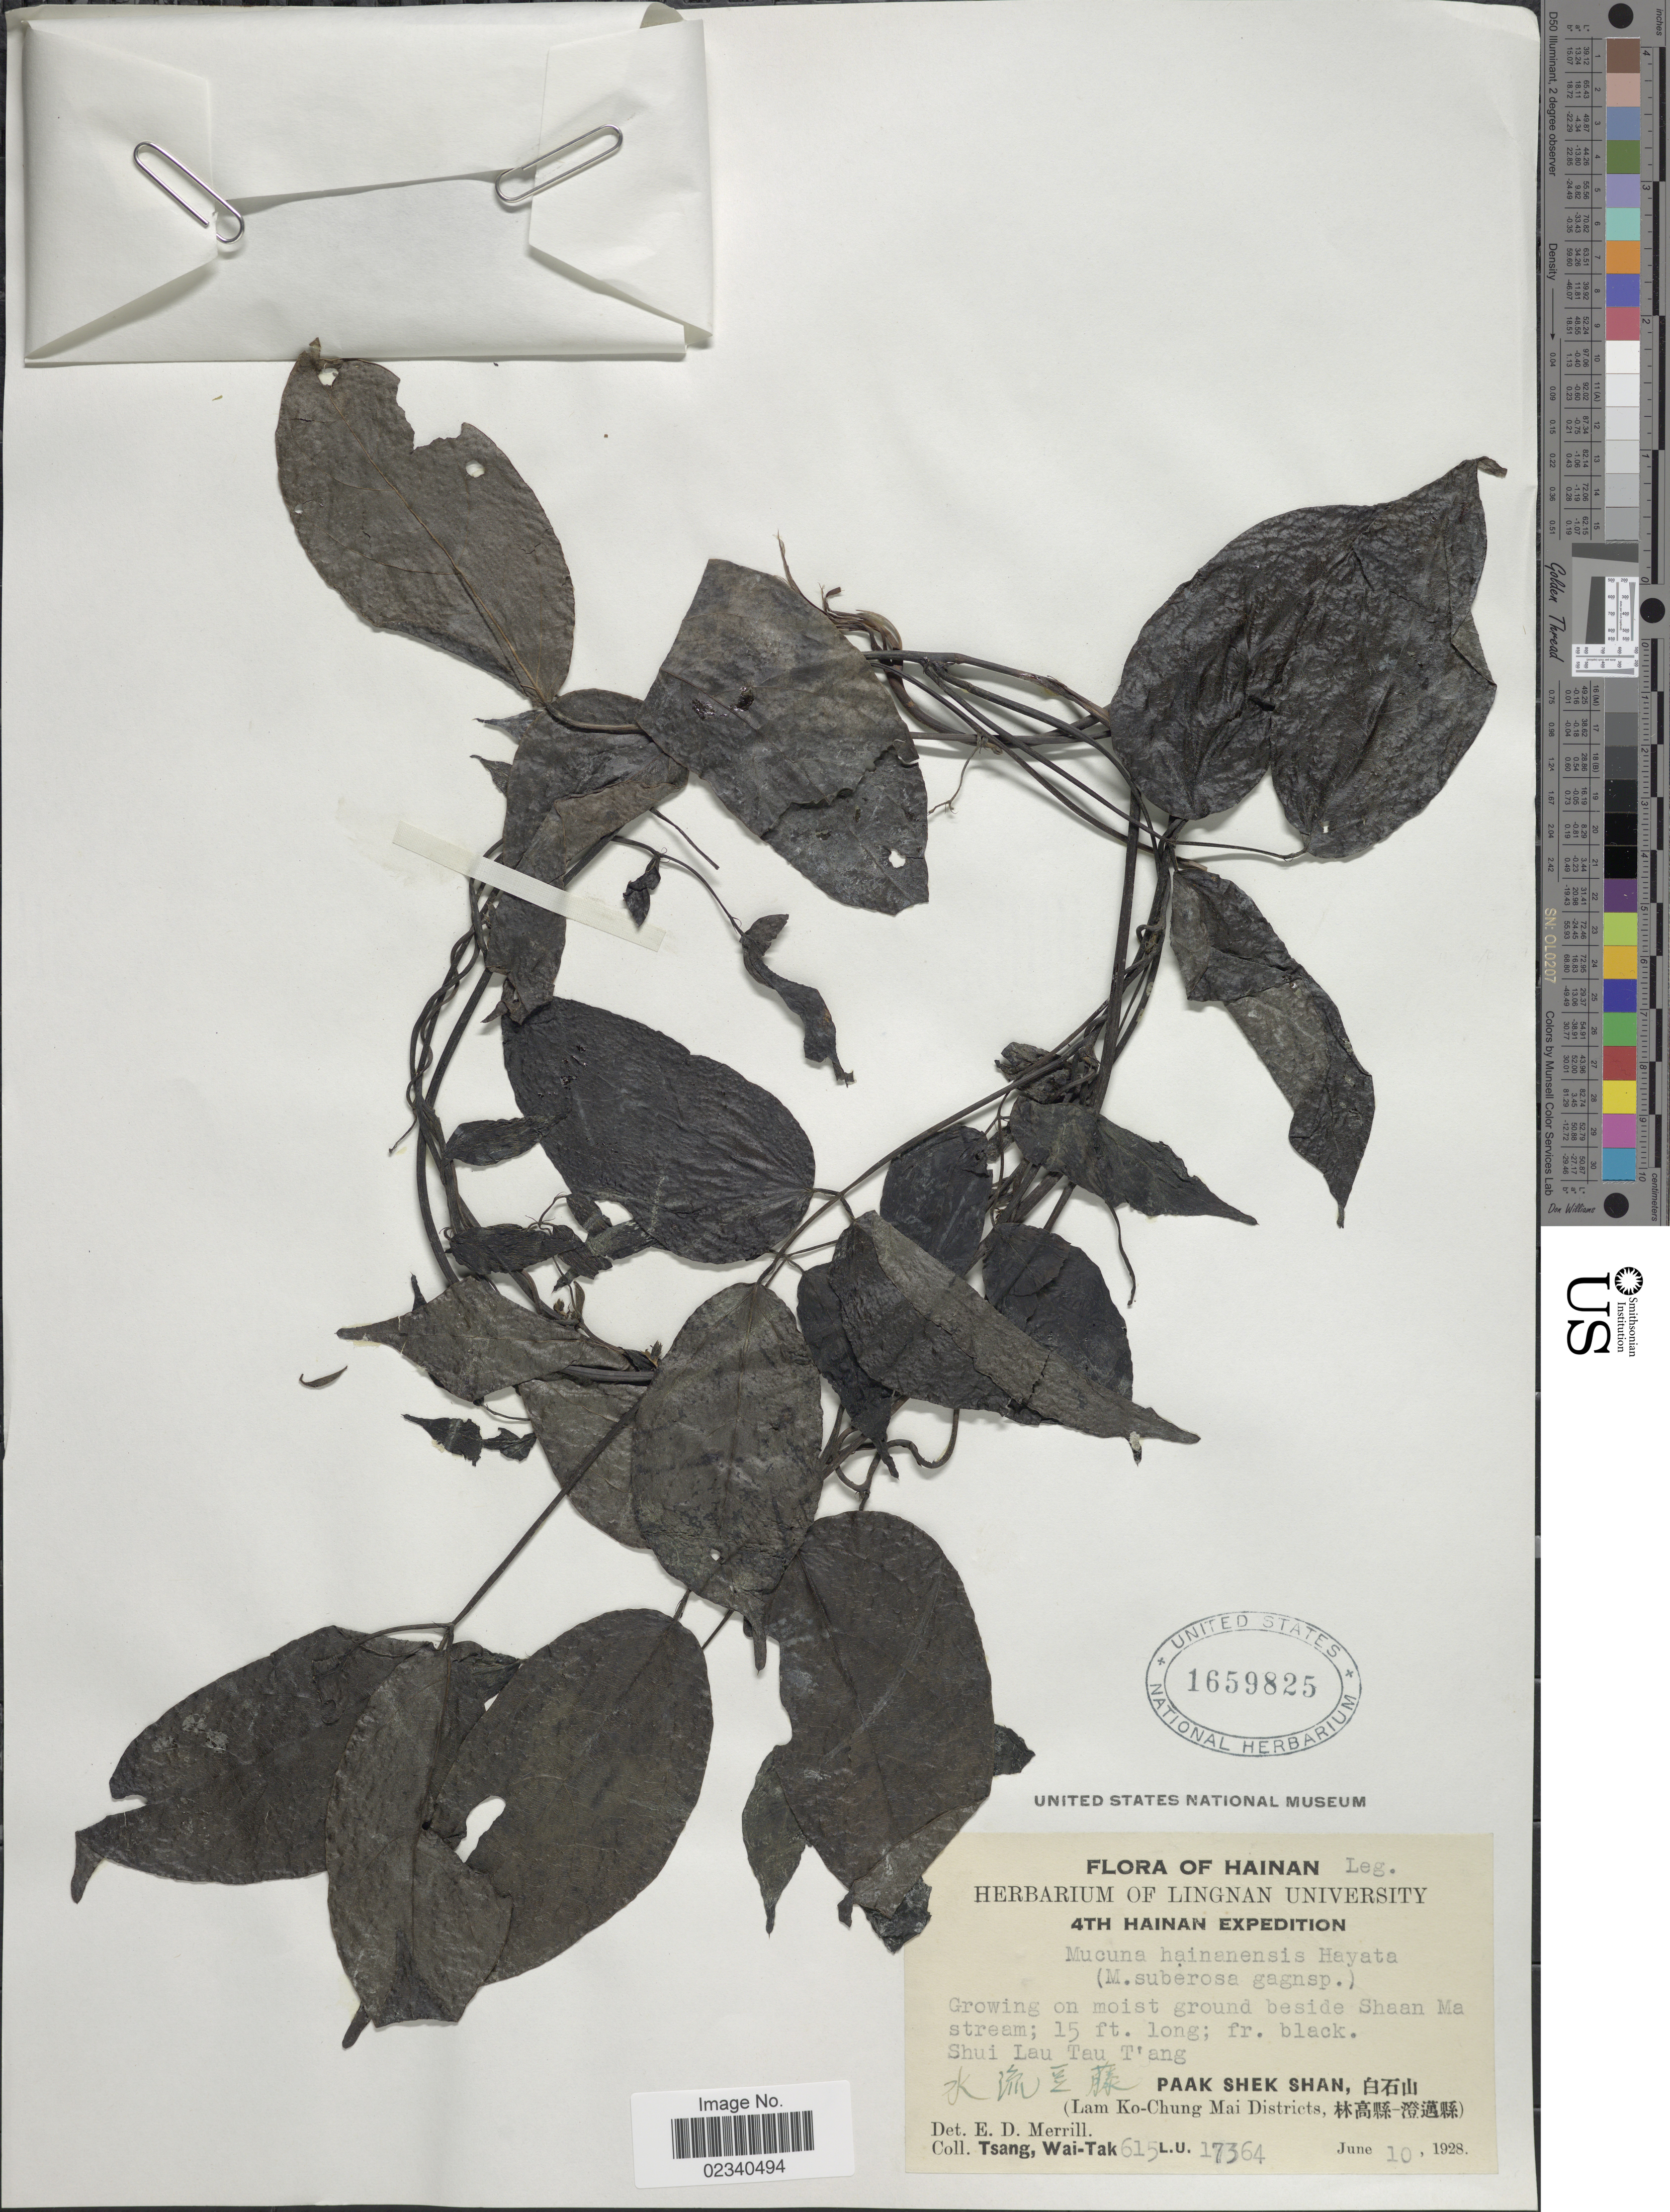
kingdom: Plantae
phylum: Tracheophyta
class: Magnoliopsida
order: Fabales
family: Fabaceae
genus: Mucuna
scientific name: Mucuna hainanensis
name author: Hayata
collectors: W. T. Tsang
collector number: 615/L.U.17364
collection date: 1928-06-10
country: China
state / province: Hainan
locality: Beside Shaan Ma stream. Shui Lau Tau T'ang. Paak Shek Shan (Lam Ko-Chung Mai Districts)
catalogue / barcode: US 1659825